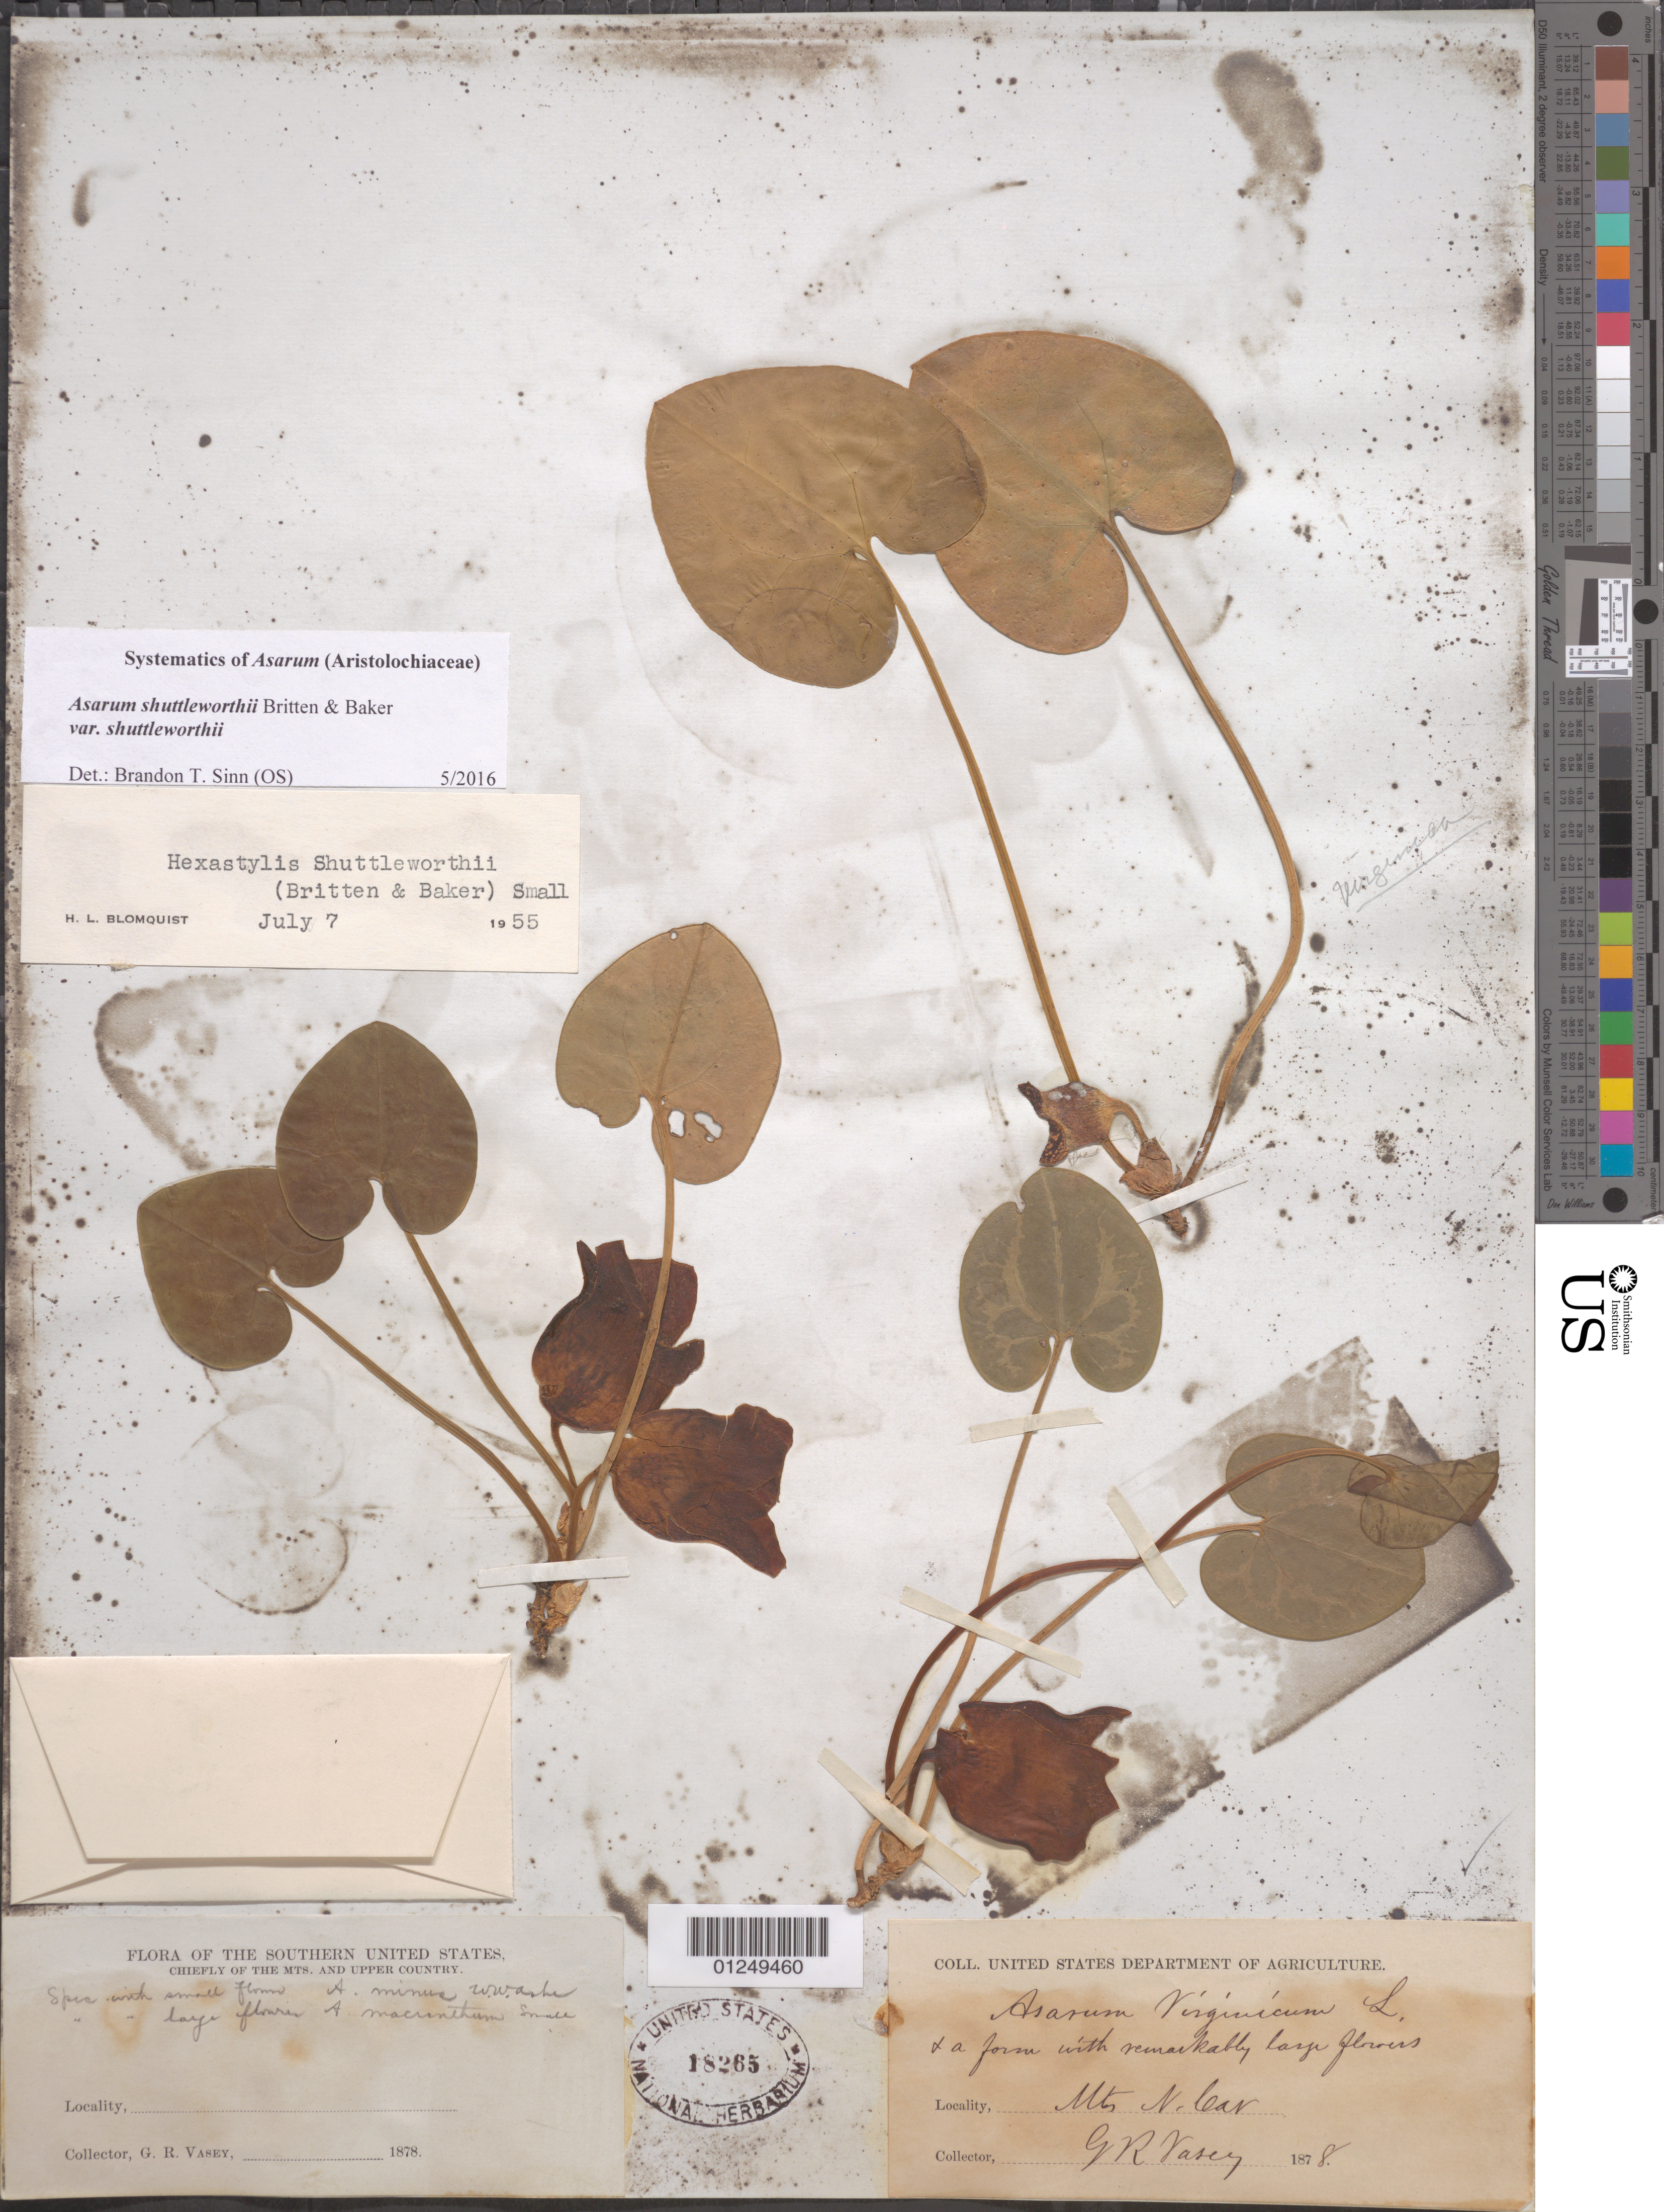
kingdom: Plantae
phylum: Tracheophyta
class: Magnoliopsida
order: Piperales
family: Aristolochiaceae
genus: Hexastylis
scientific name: Hexastylis shuttleworthii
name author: (Britton & Baker f.) Small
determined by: Blomquist, H. L.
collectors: G. R. Vasey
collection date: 1878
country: United States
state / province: North Carolina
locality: Mts N. Car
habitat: Mountains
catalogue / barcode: US 18265